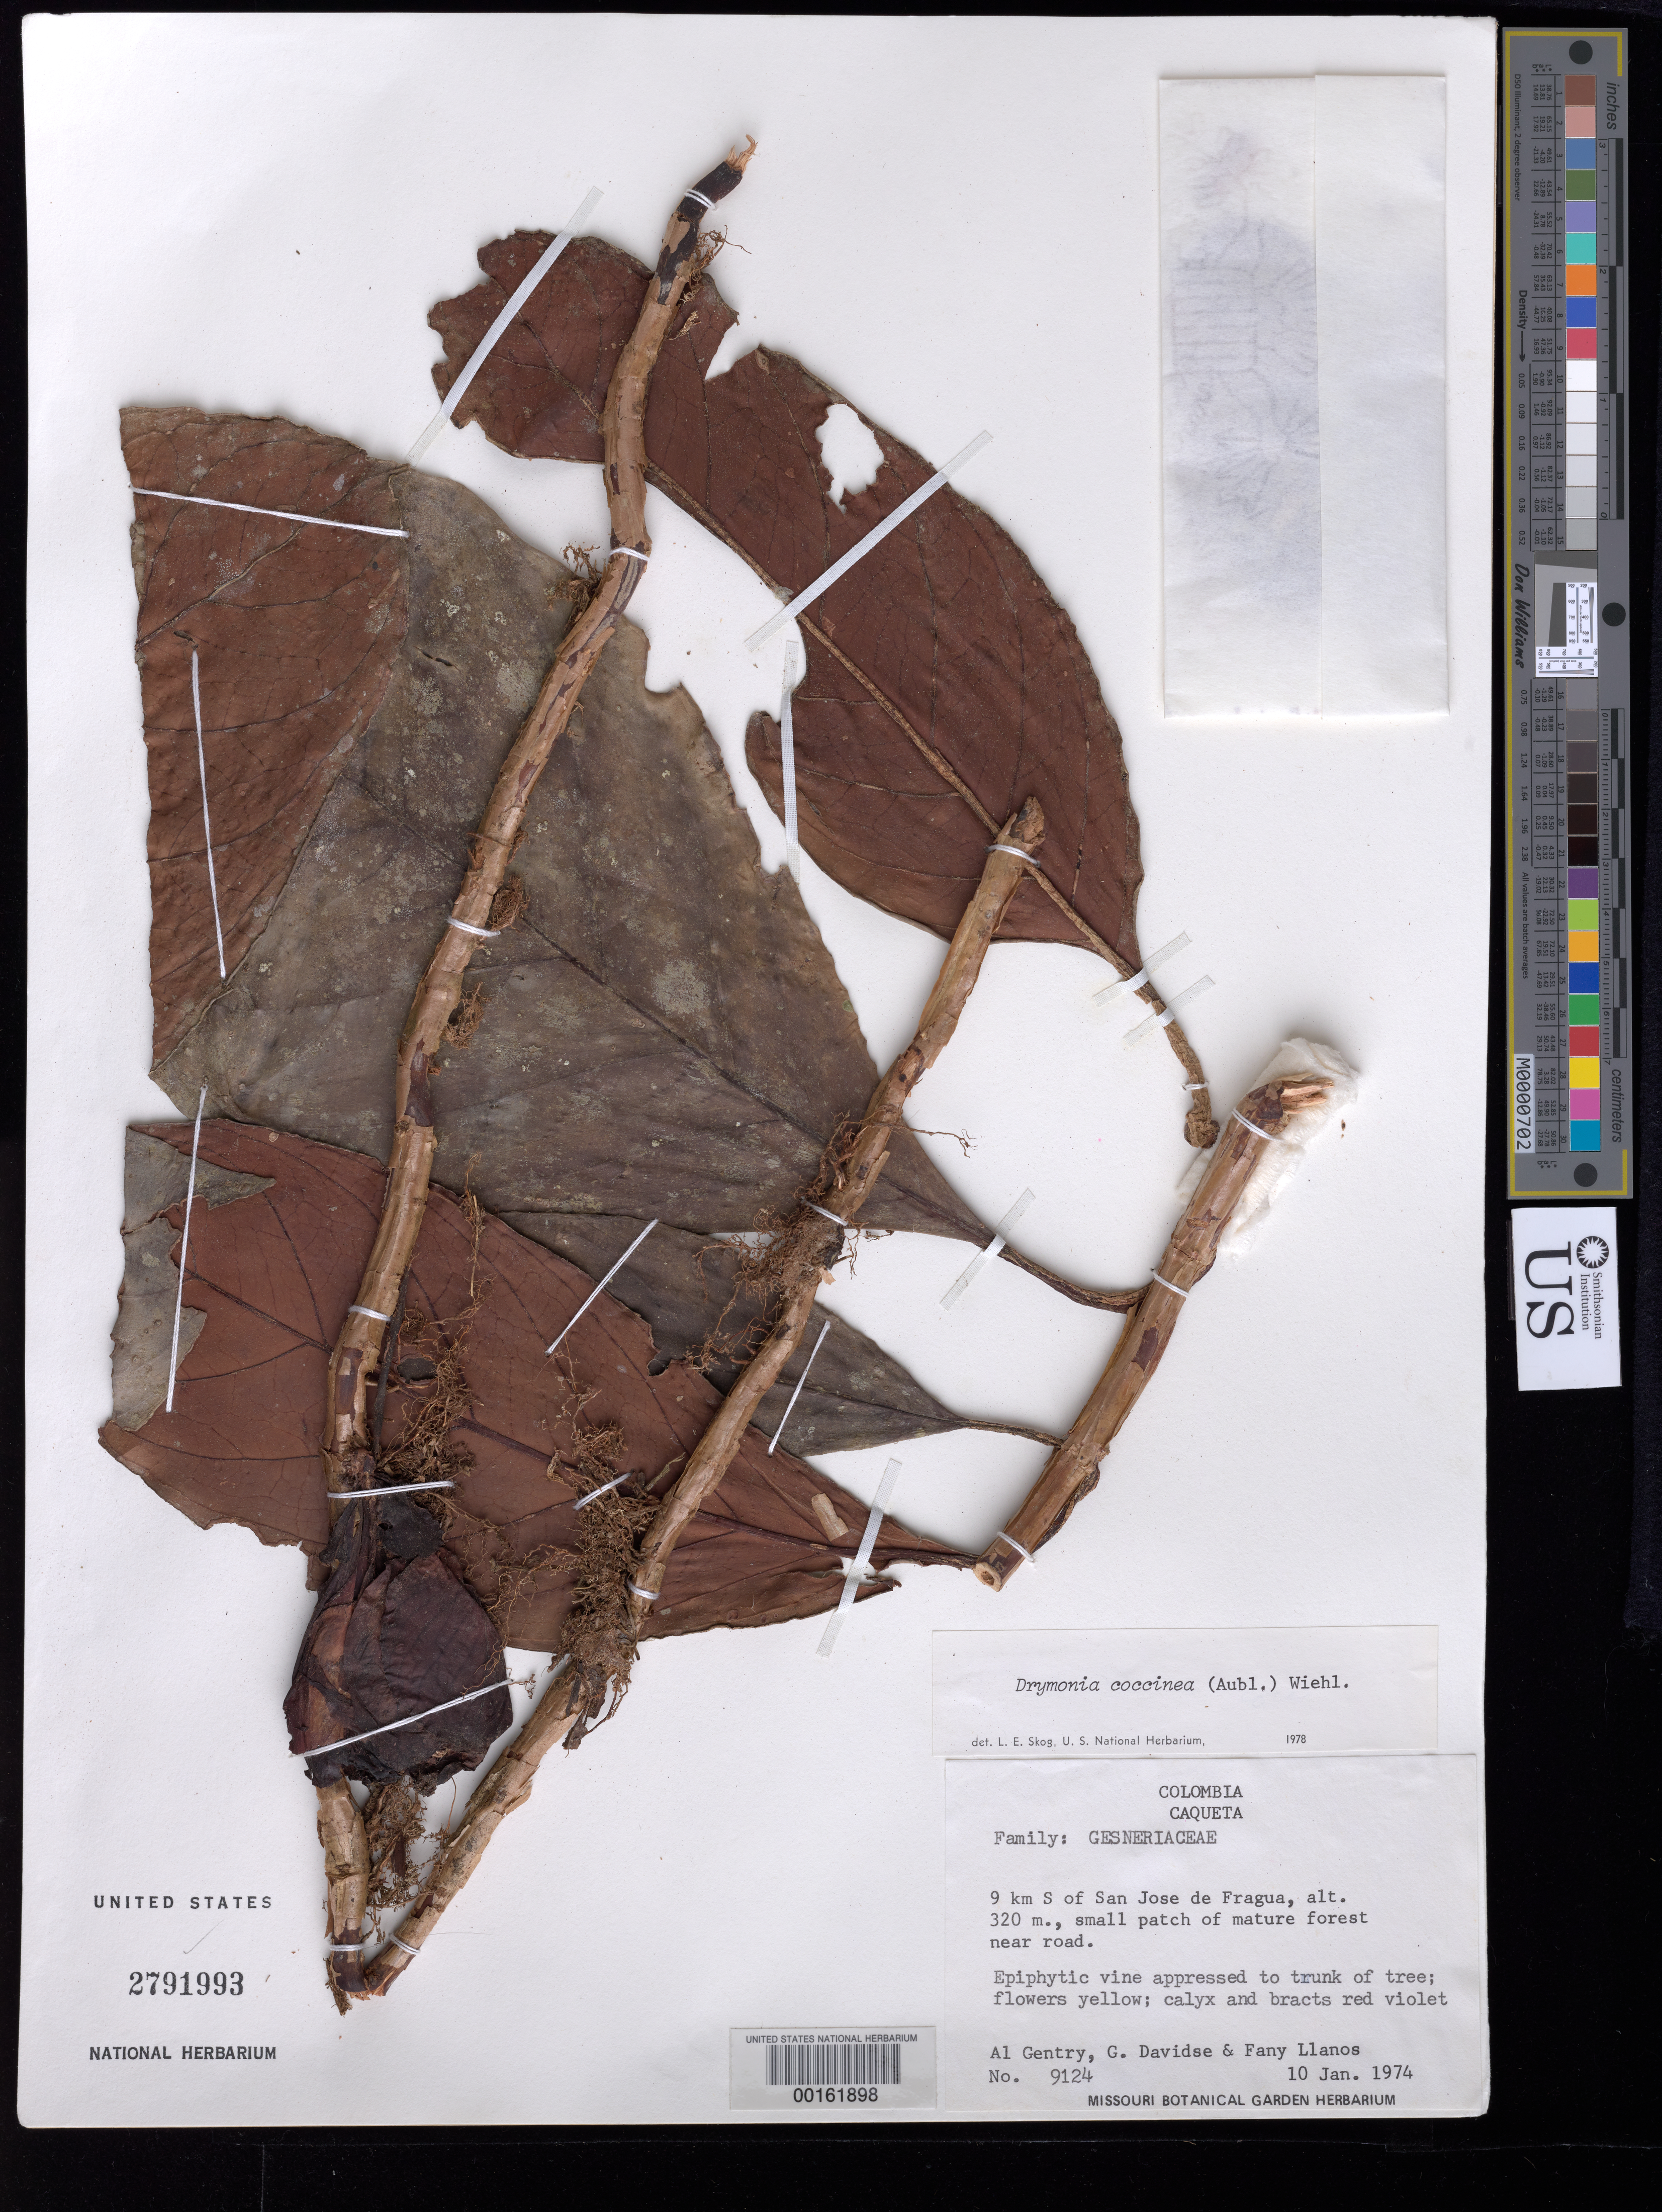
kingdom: Plantae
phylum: Tracheophyta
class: Magnoliopsida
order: Lamiales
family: Gesneriaceae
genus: Drymonia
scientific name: Drymonia coccinea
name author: (Aubl.) Wiehler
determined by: Skog, Laurence E.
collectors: A. H. Gentry, G. Davidse & F. Llanos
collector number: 9124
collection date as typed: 10 Jan 1974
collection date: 1974-01-10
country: Colombia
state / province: Caquetá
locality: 9 km S of San Jose de Fragua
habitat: Small patch of mature forest near road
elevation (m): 320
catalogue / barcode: US 2791993